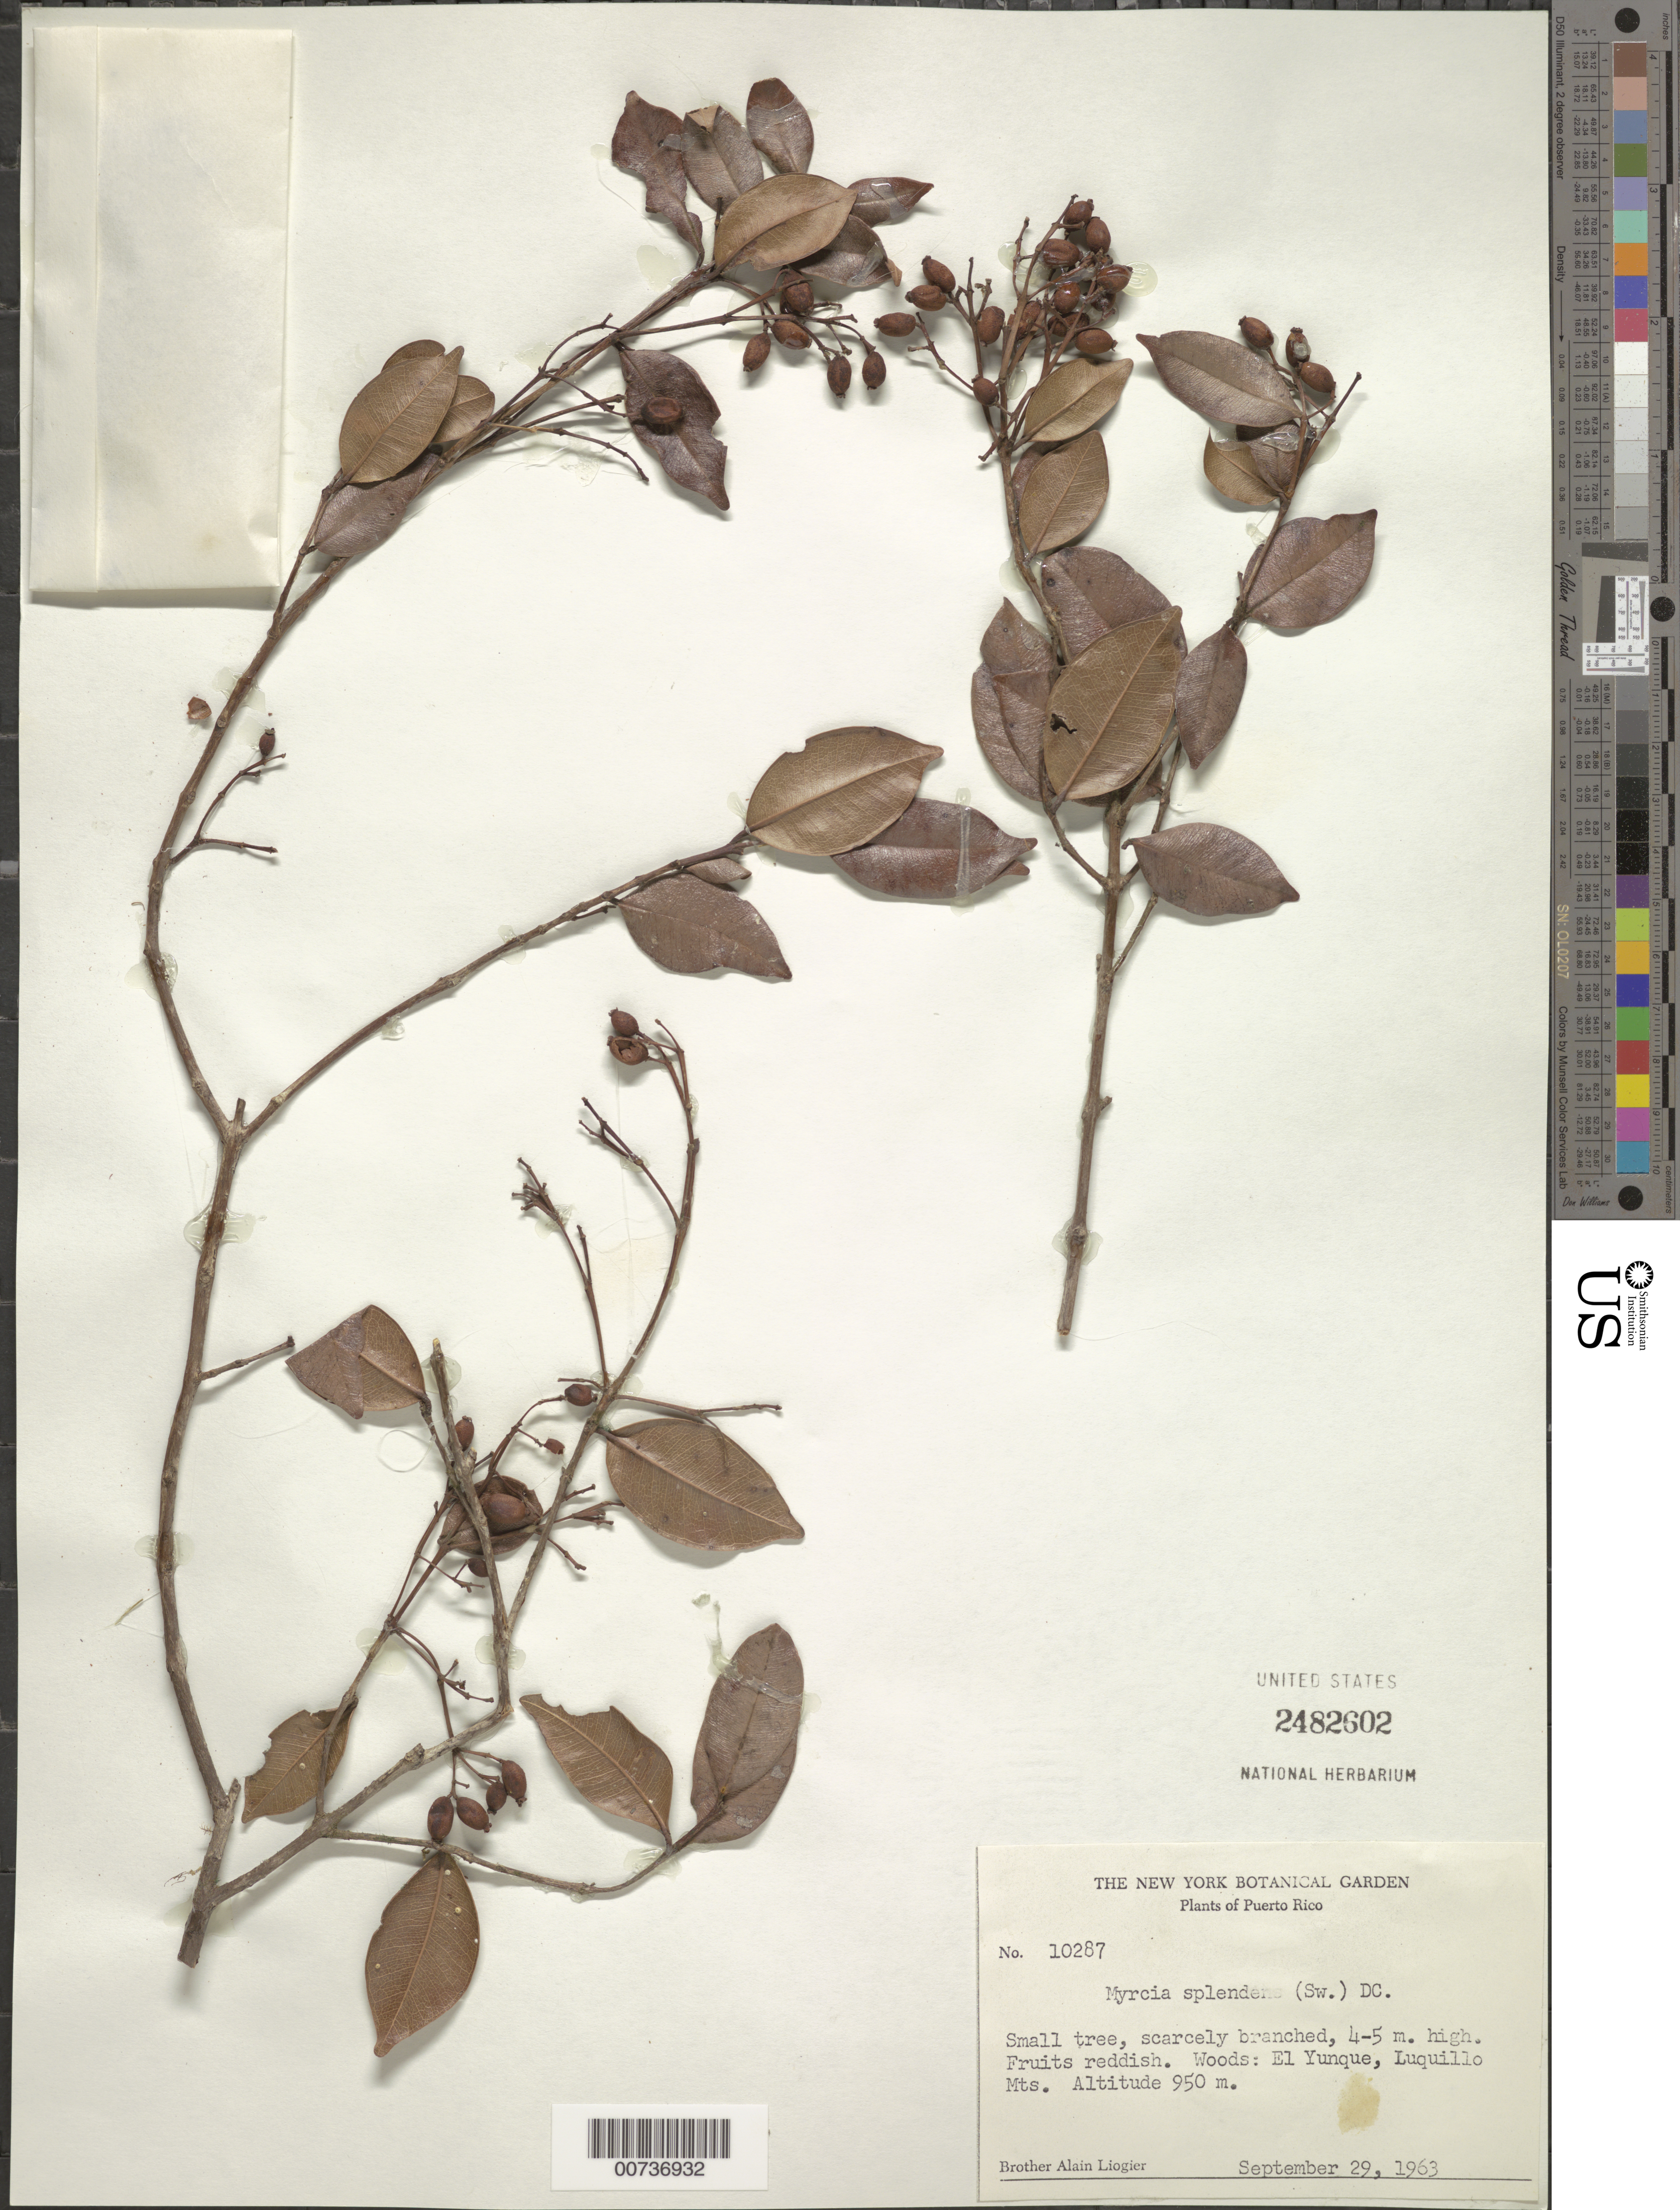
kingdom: Plantae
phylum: Tracheophyta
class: Magnoliopsida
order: Myrtales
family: Myrtaceae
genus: Myrcia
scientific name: Myrcia splendens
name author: (Sw.) DC.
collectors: A. H. Liogier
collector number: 10287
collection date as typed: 29 Sep 1963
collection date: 1963-09-29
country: Puerto Rico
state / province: Luquillo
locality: El Yunque, Luquillo Mountains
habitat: Woods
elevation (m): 950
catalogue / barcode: US 2482602